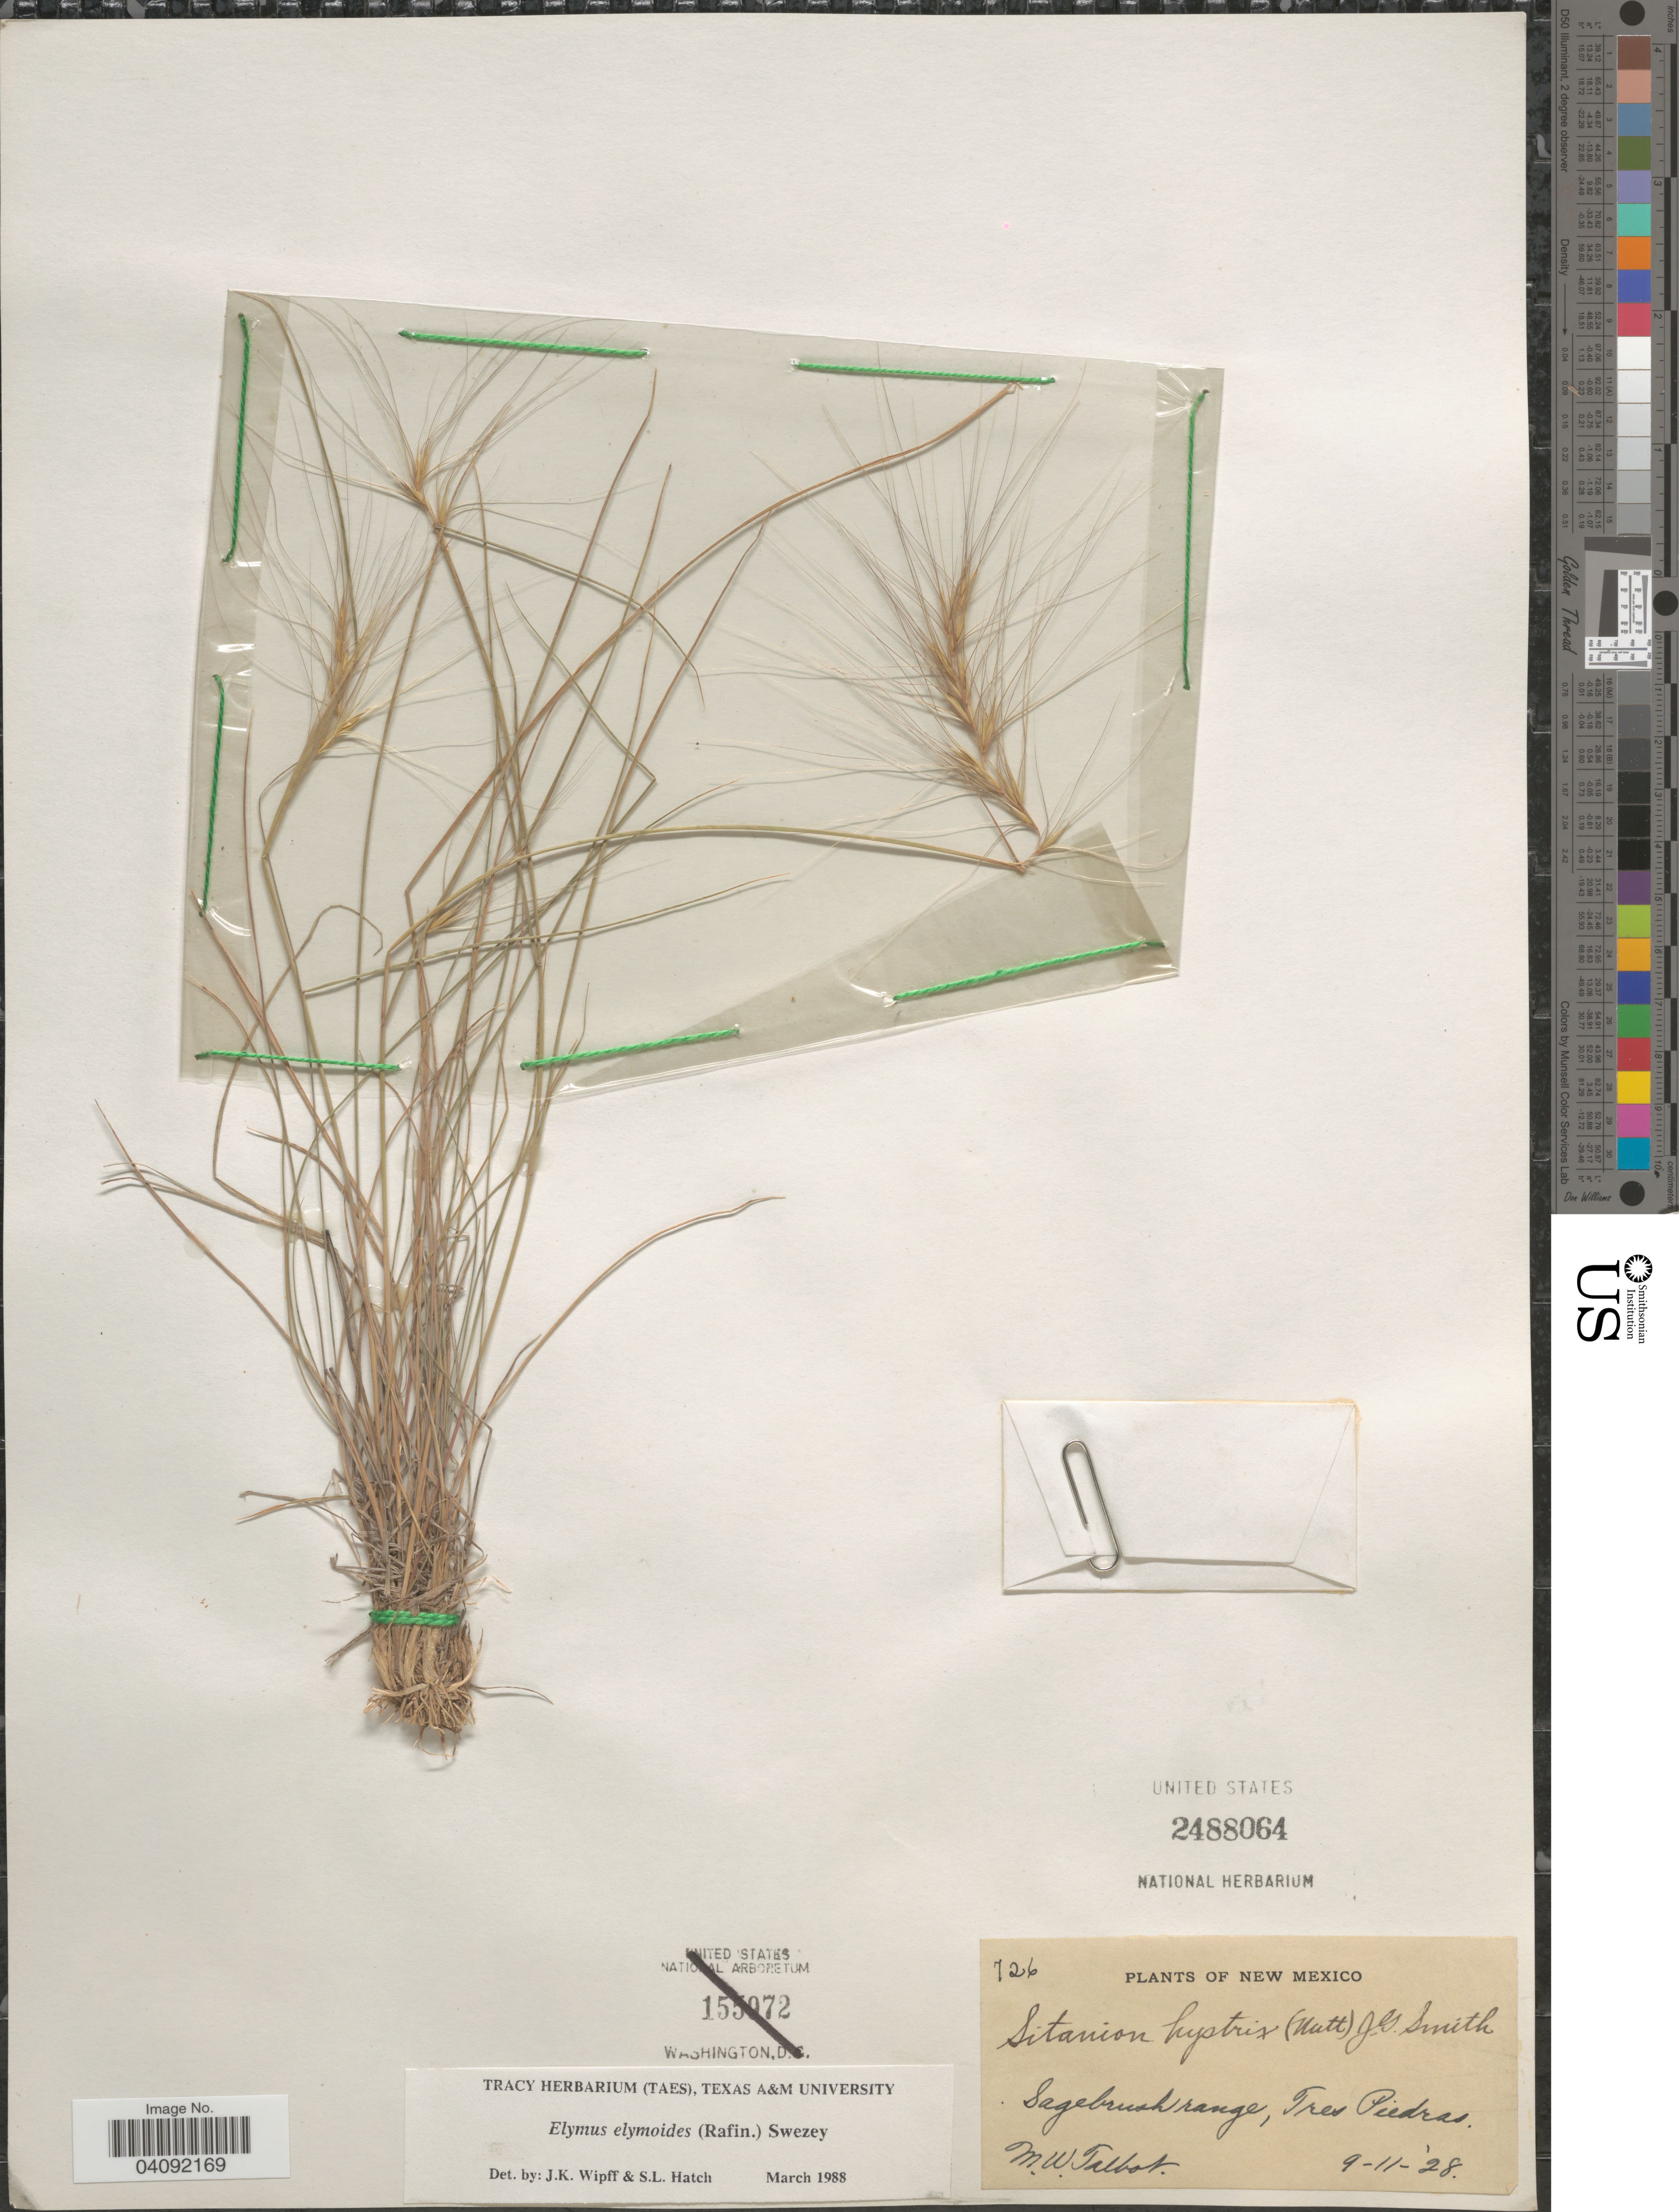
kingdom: Plantae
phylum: Tracheophyta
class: Liliopsida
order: Poales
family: Poaceae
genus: Elymus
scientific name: Elymus elymoides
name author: (Raf.) Swezey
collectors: M. Talbot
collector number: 726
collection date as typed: Transcribed d/m/y: 11/9/28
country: United States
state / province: New Mexico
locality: Sagebrush range, Tres Piedras.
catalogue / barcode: US 2488064